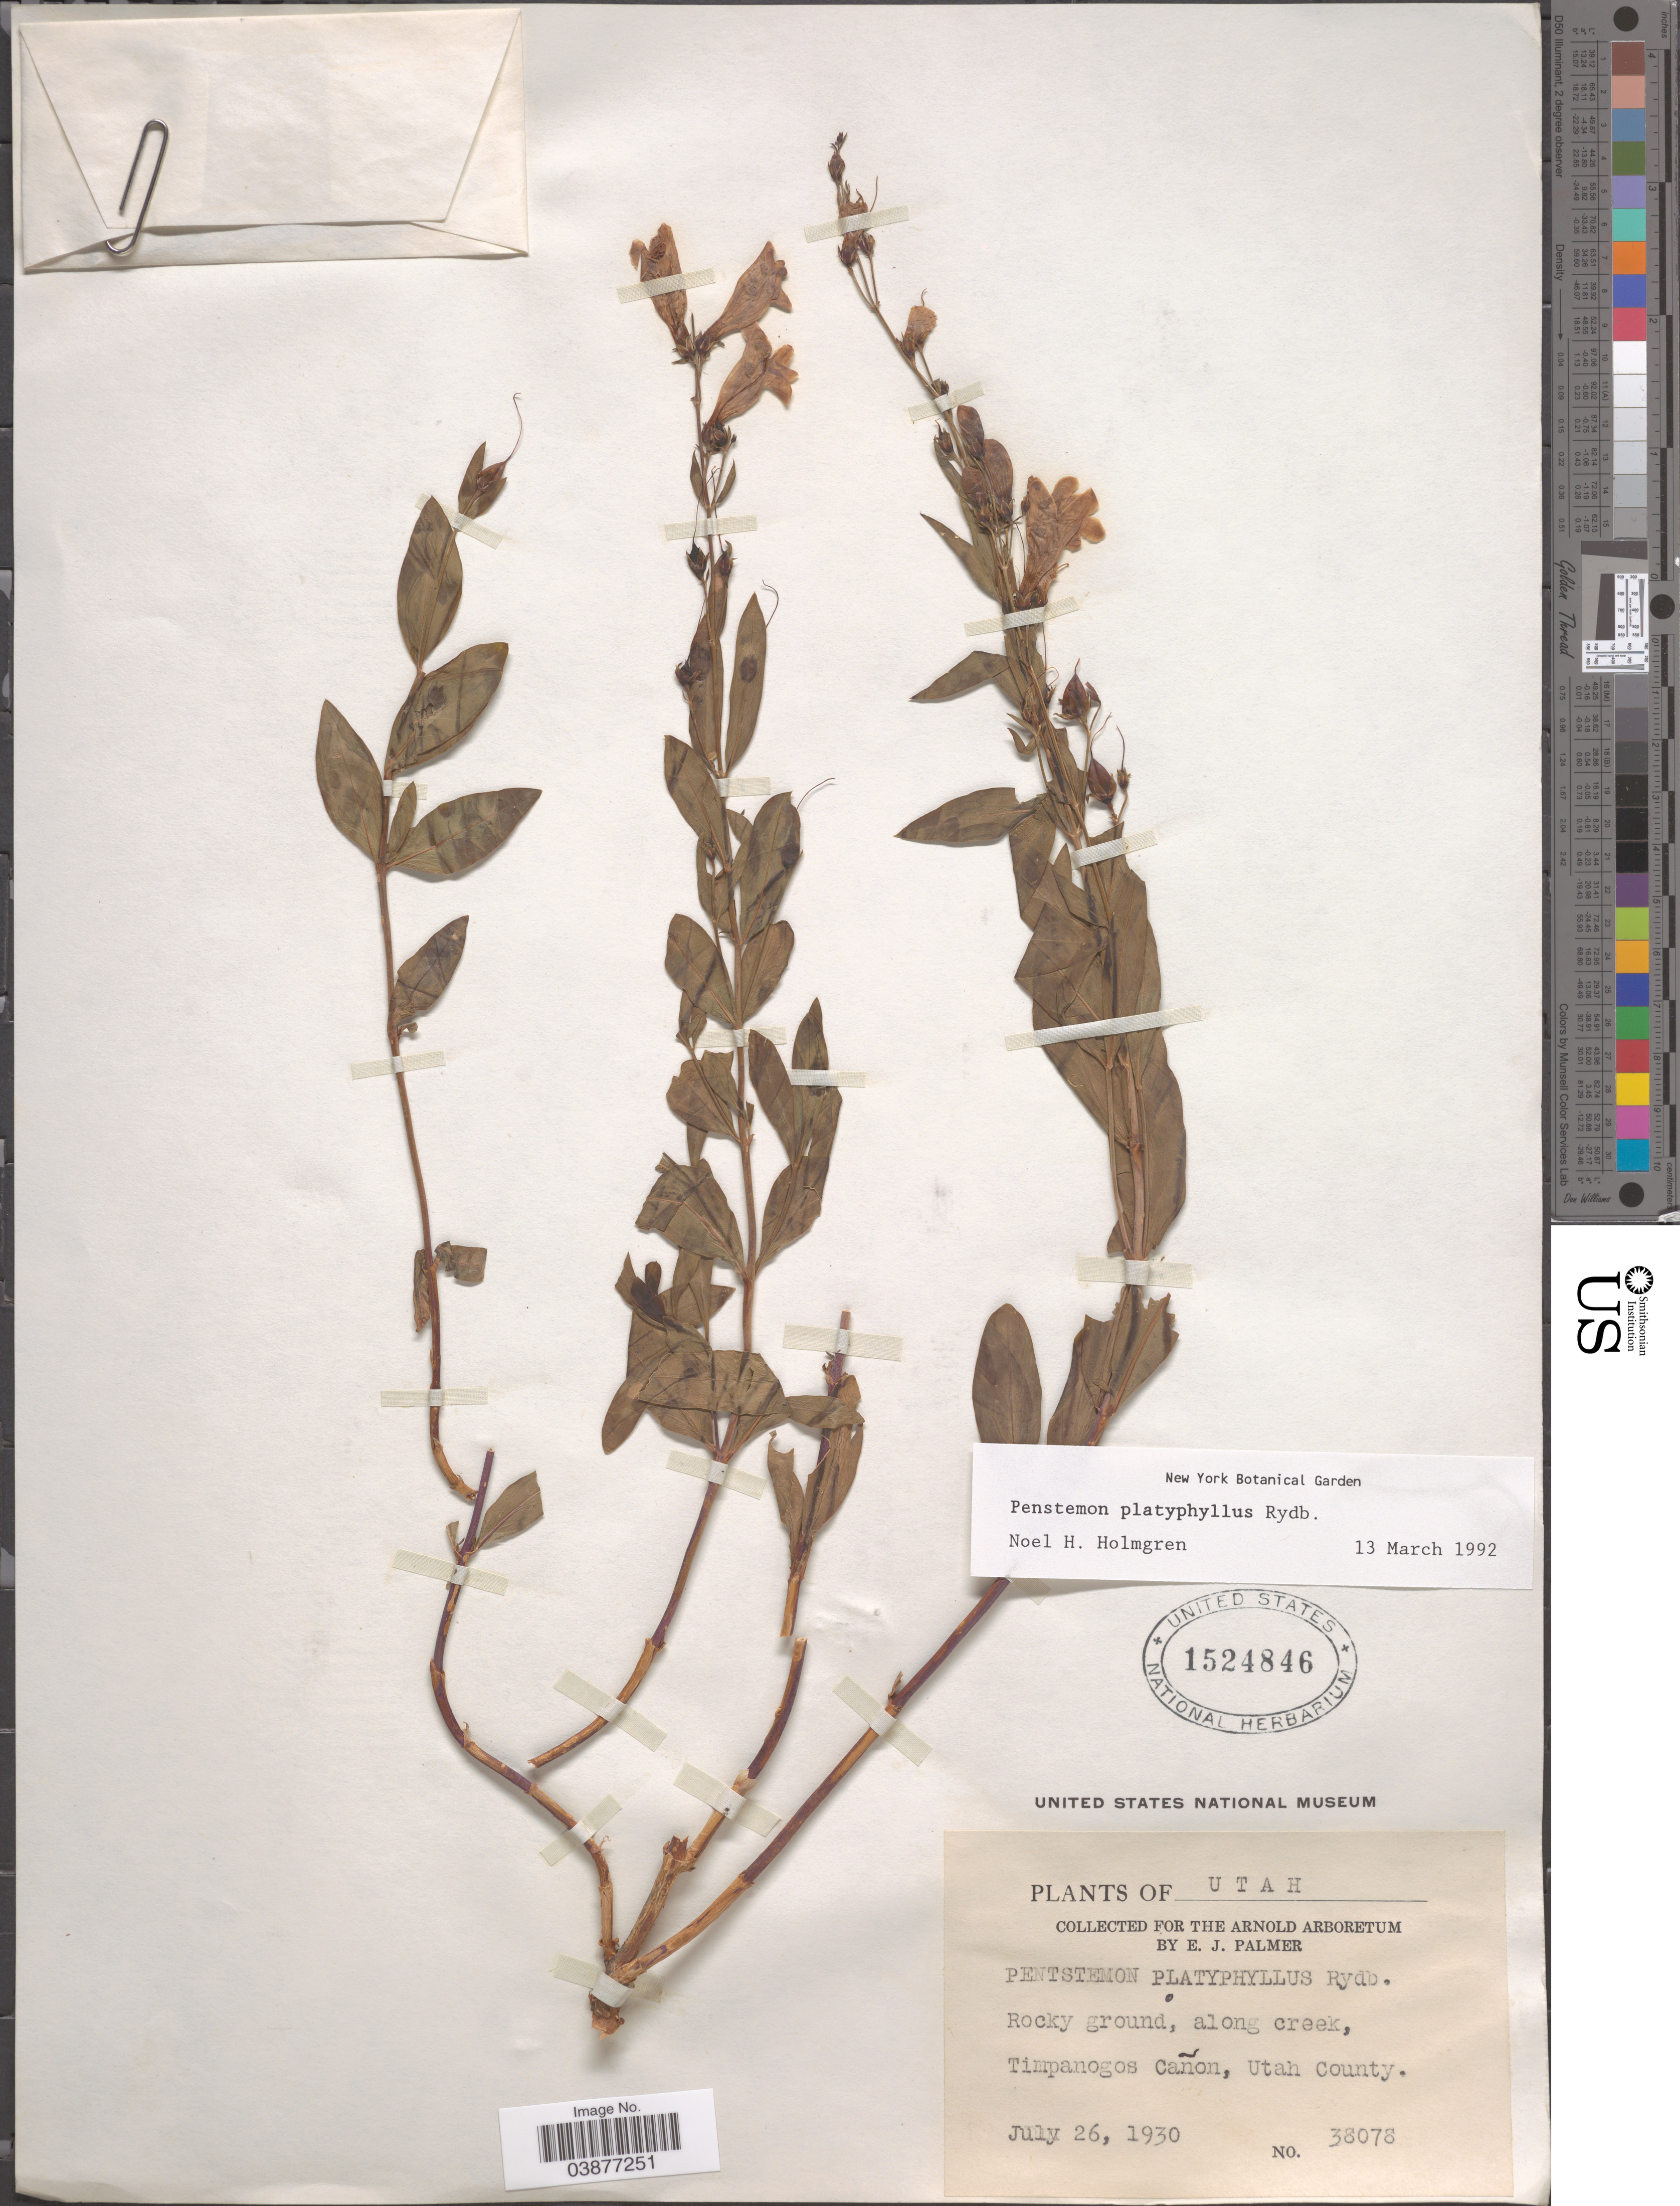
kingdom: Plantae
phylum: Tracheophyta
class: Magnoliopsida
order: Lamiales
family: Plantaginaceae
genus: Penstemon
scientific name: Penstemon platyphyllus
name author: Rydb.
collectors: E. J. Palmer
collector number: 38078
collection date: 1930-07-26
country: United States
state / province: Utah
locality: Rocky ground, along creek, Timpanogos Cañon, Utah County.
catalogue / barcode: US 1524846